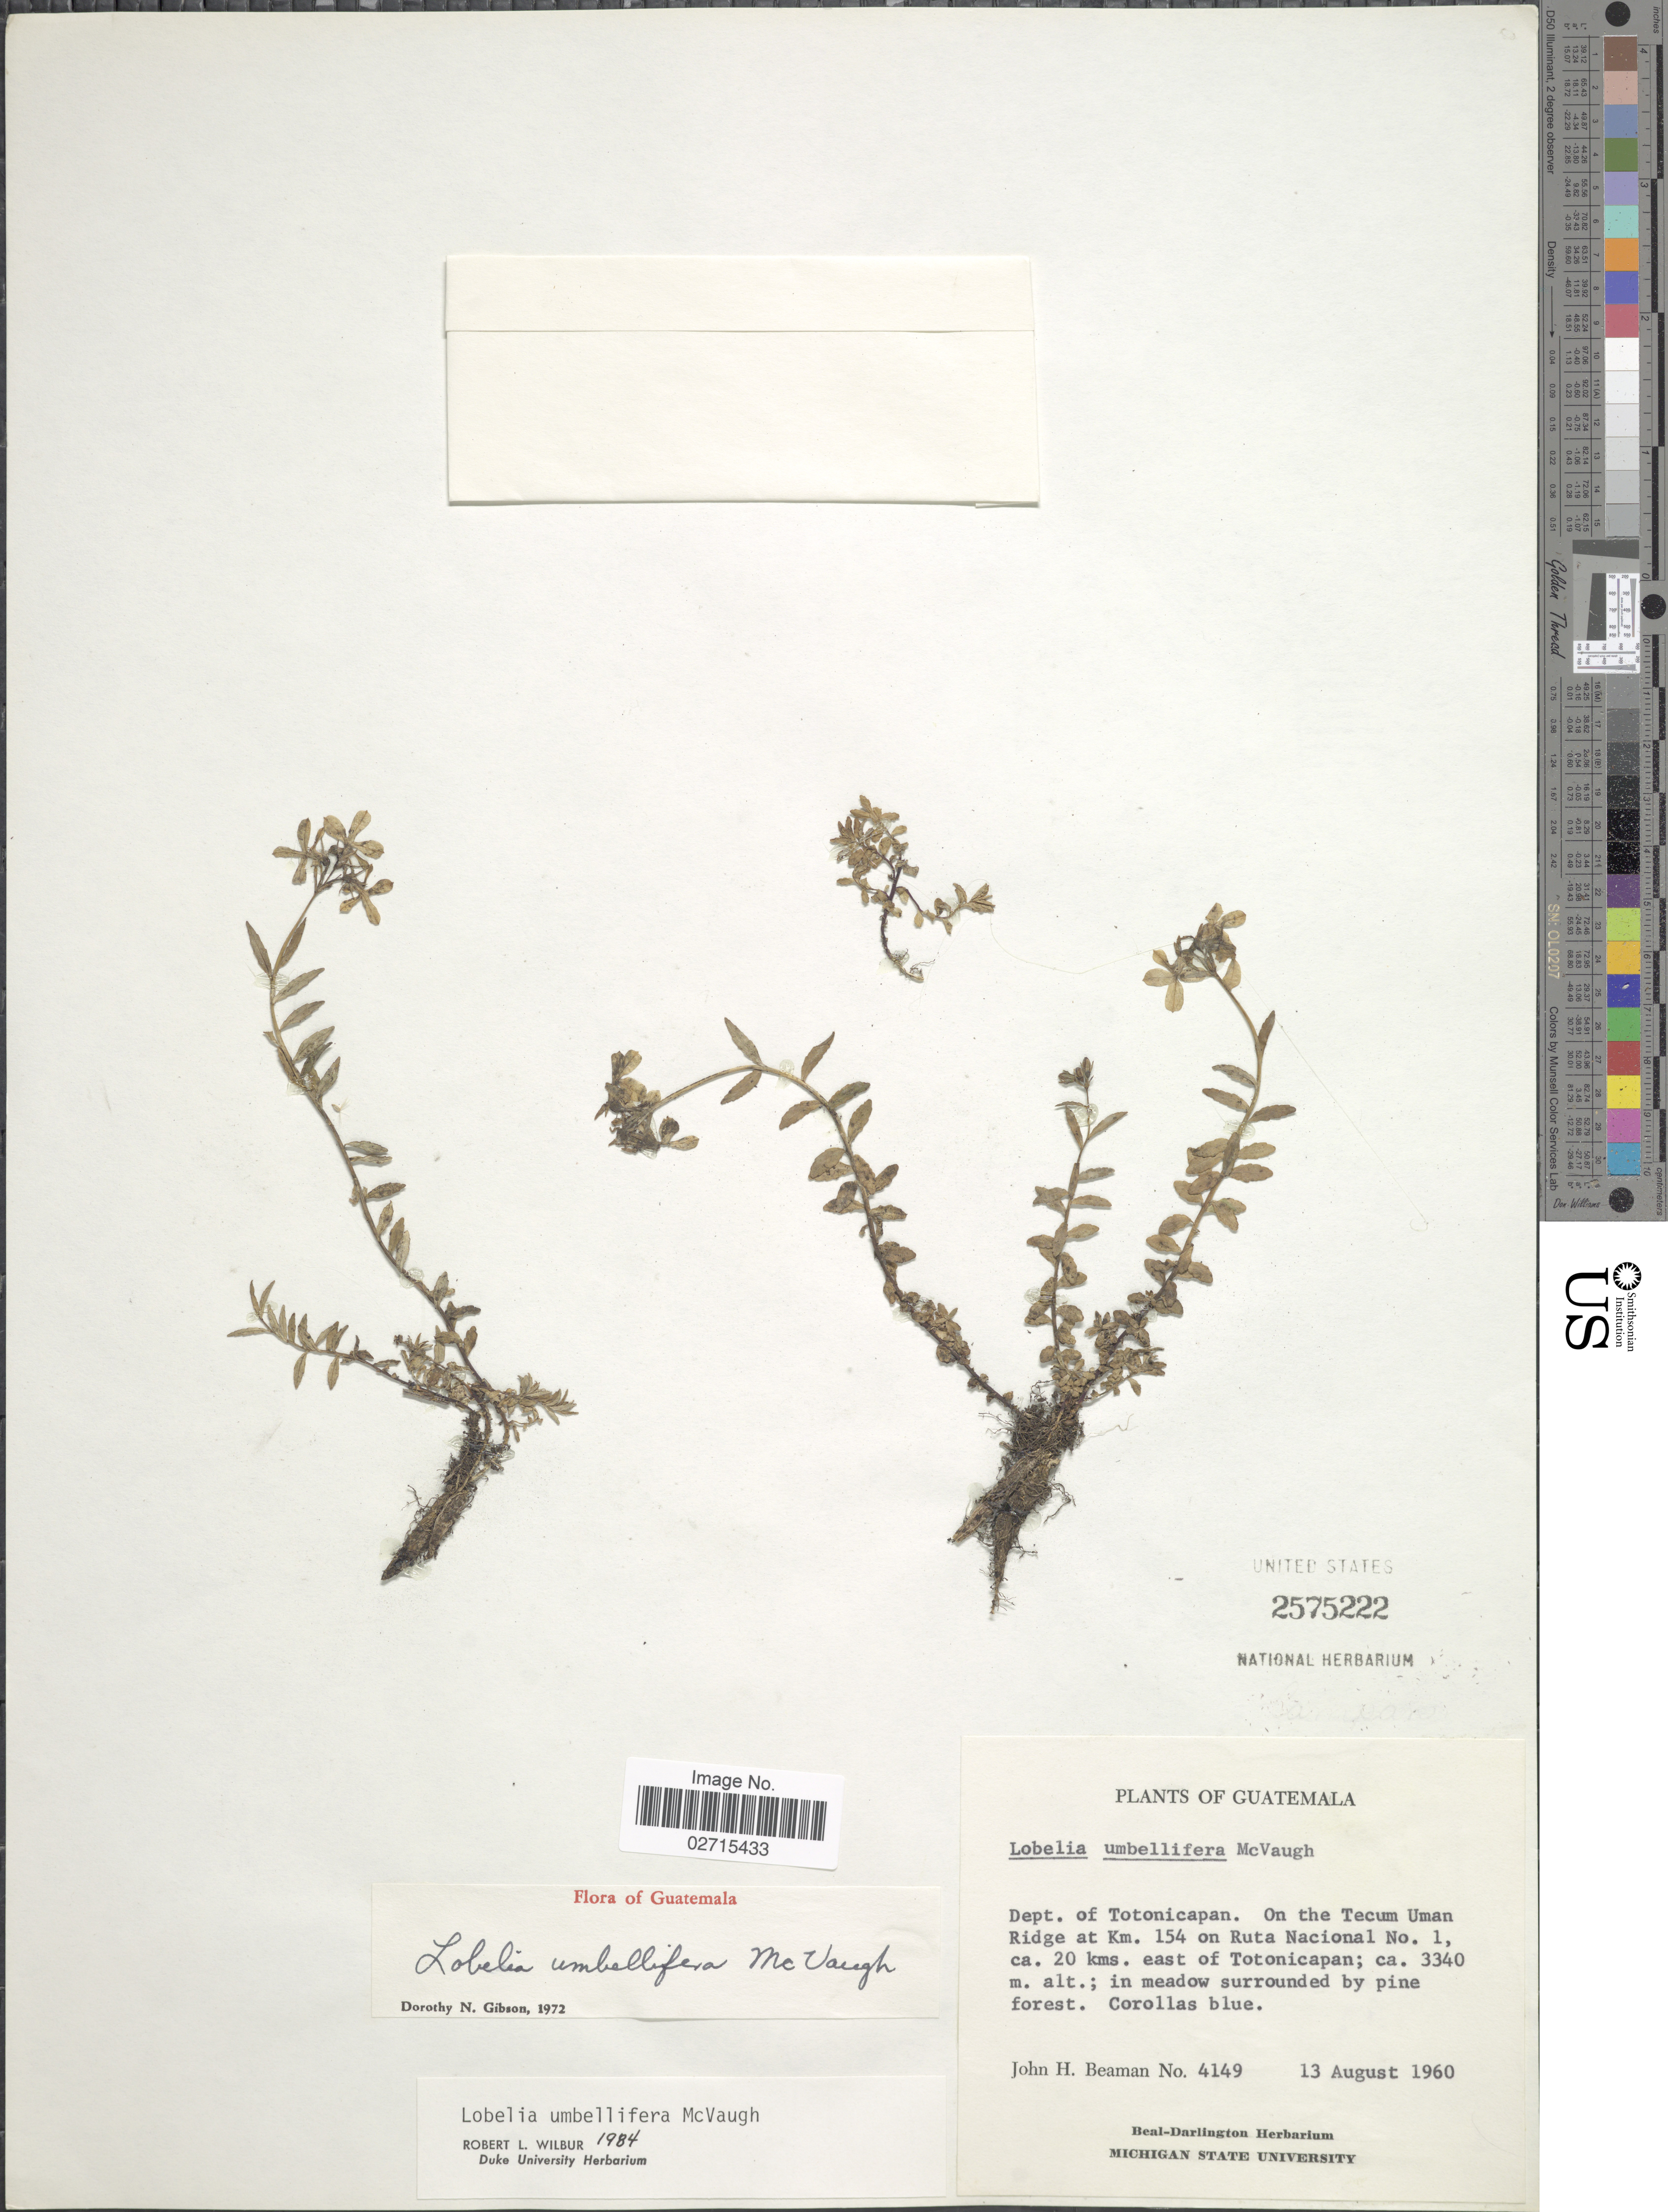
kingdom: Plantae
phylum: Tracheophyta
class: Magnoliopsida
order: Asterales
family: Campanulaceae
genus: Lobelia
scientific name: Lobelia umbellifera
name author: McVaugh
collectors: J. H. Beaman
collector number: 4149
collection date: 1960-08-13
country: Guatemala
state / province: Totonicapan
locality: Dept. of Totonicapan. On the tecum Uman Ridge at Km 154 on Ruta Nacional No 1, ca. 20 kms east of Totonicapan; in meadow surrounded by pine forest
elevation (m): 3340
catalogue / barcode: US 2575222